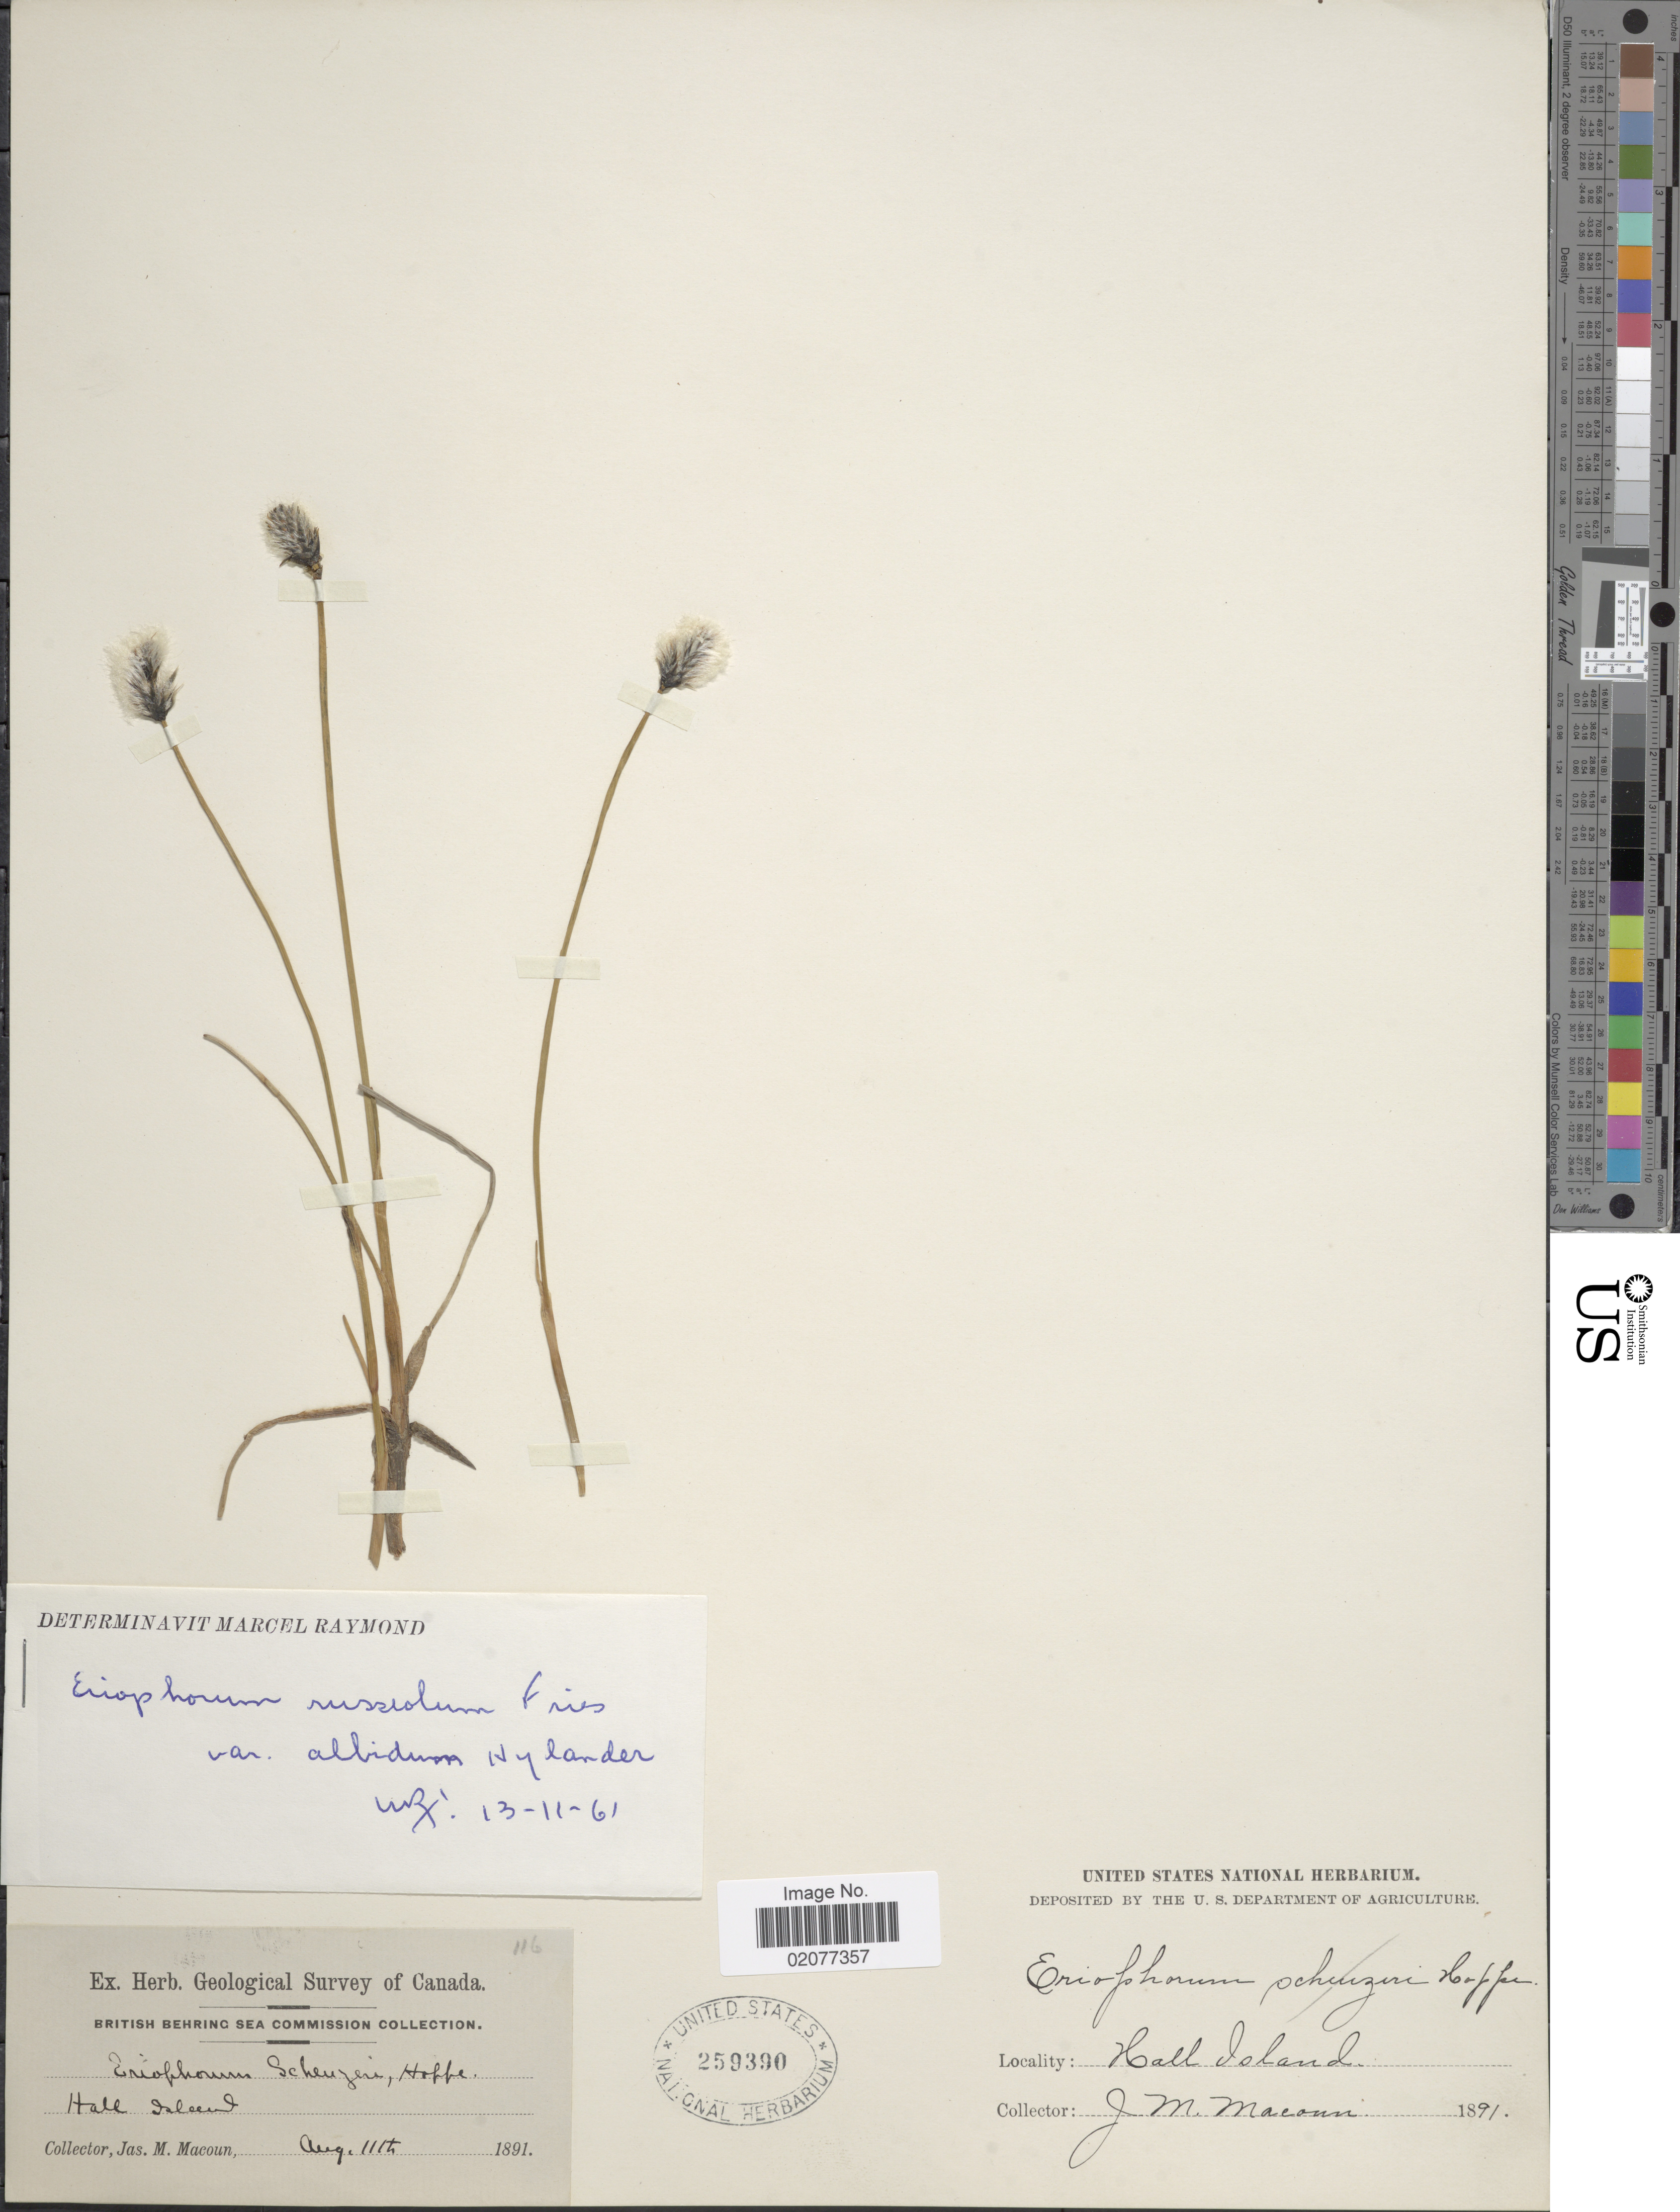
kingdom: Plantae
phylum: Tracheophyta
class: Liliopsida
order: Poales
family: Cyperaceae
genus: Eriophorum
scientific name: Eriophorum chamissonis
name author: C.A. Mey.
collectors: J. M. Macoun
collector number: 116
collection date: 1891-08-11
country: United States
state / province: Alaska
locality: Hall Island.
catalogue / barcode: US 259390